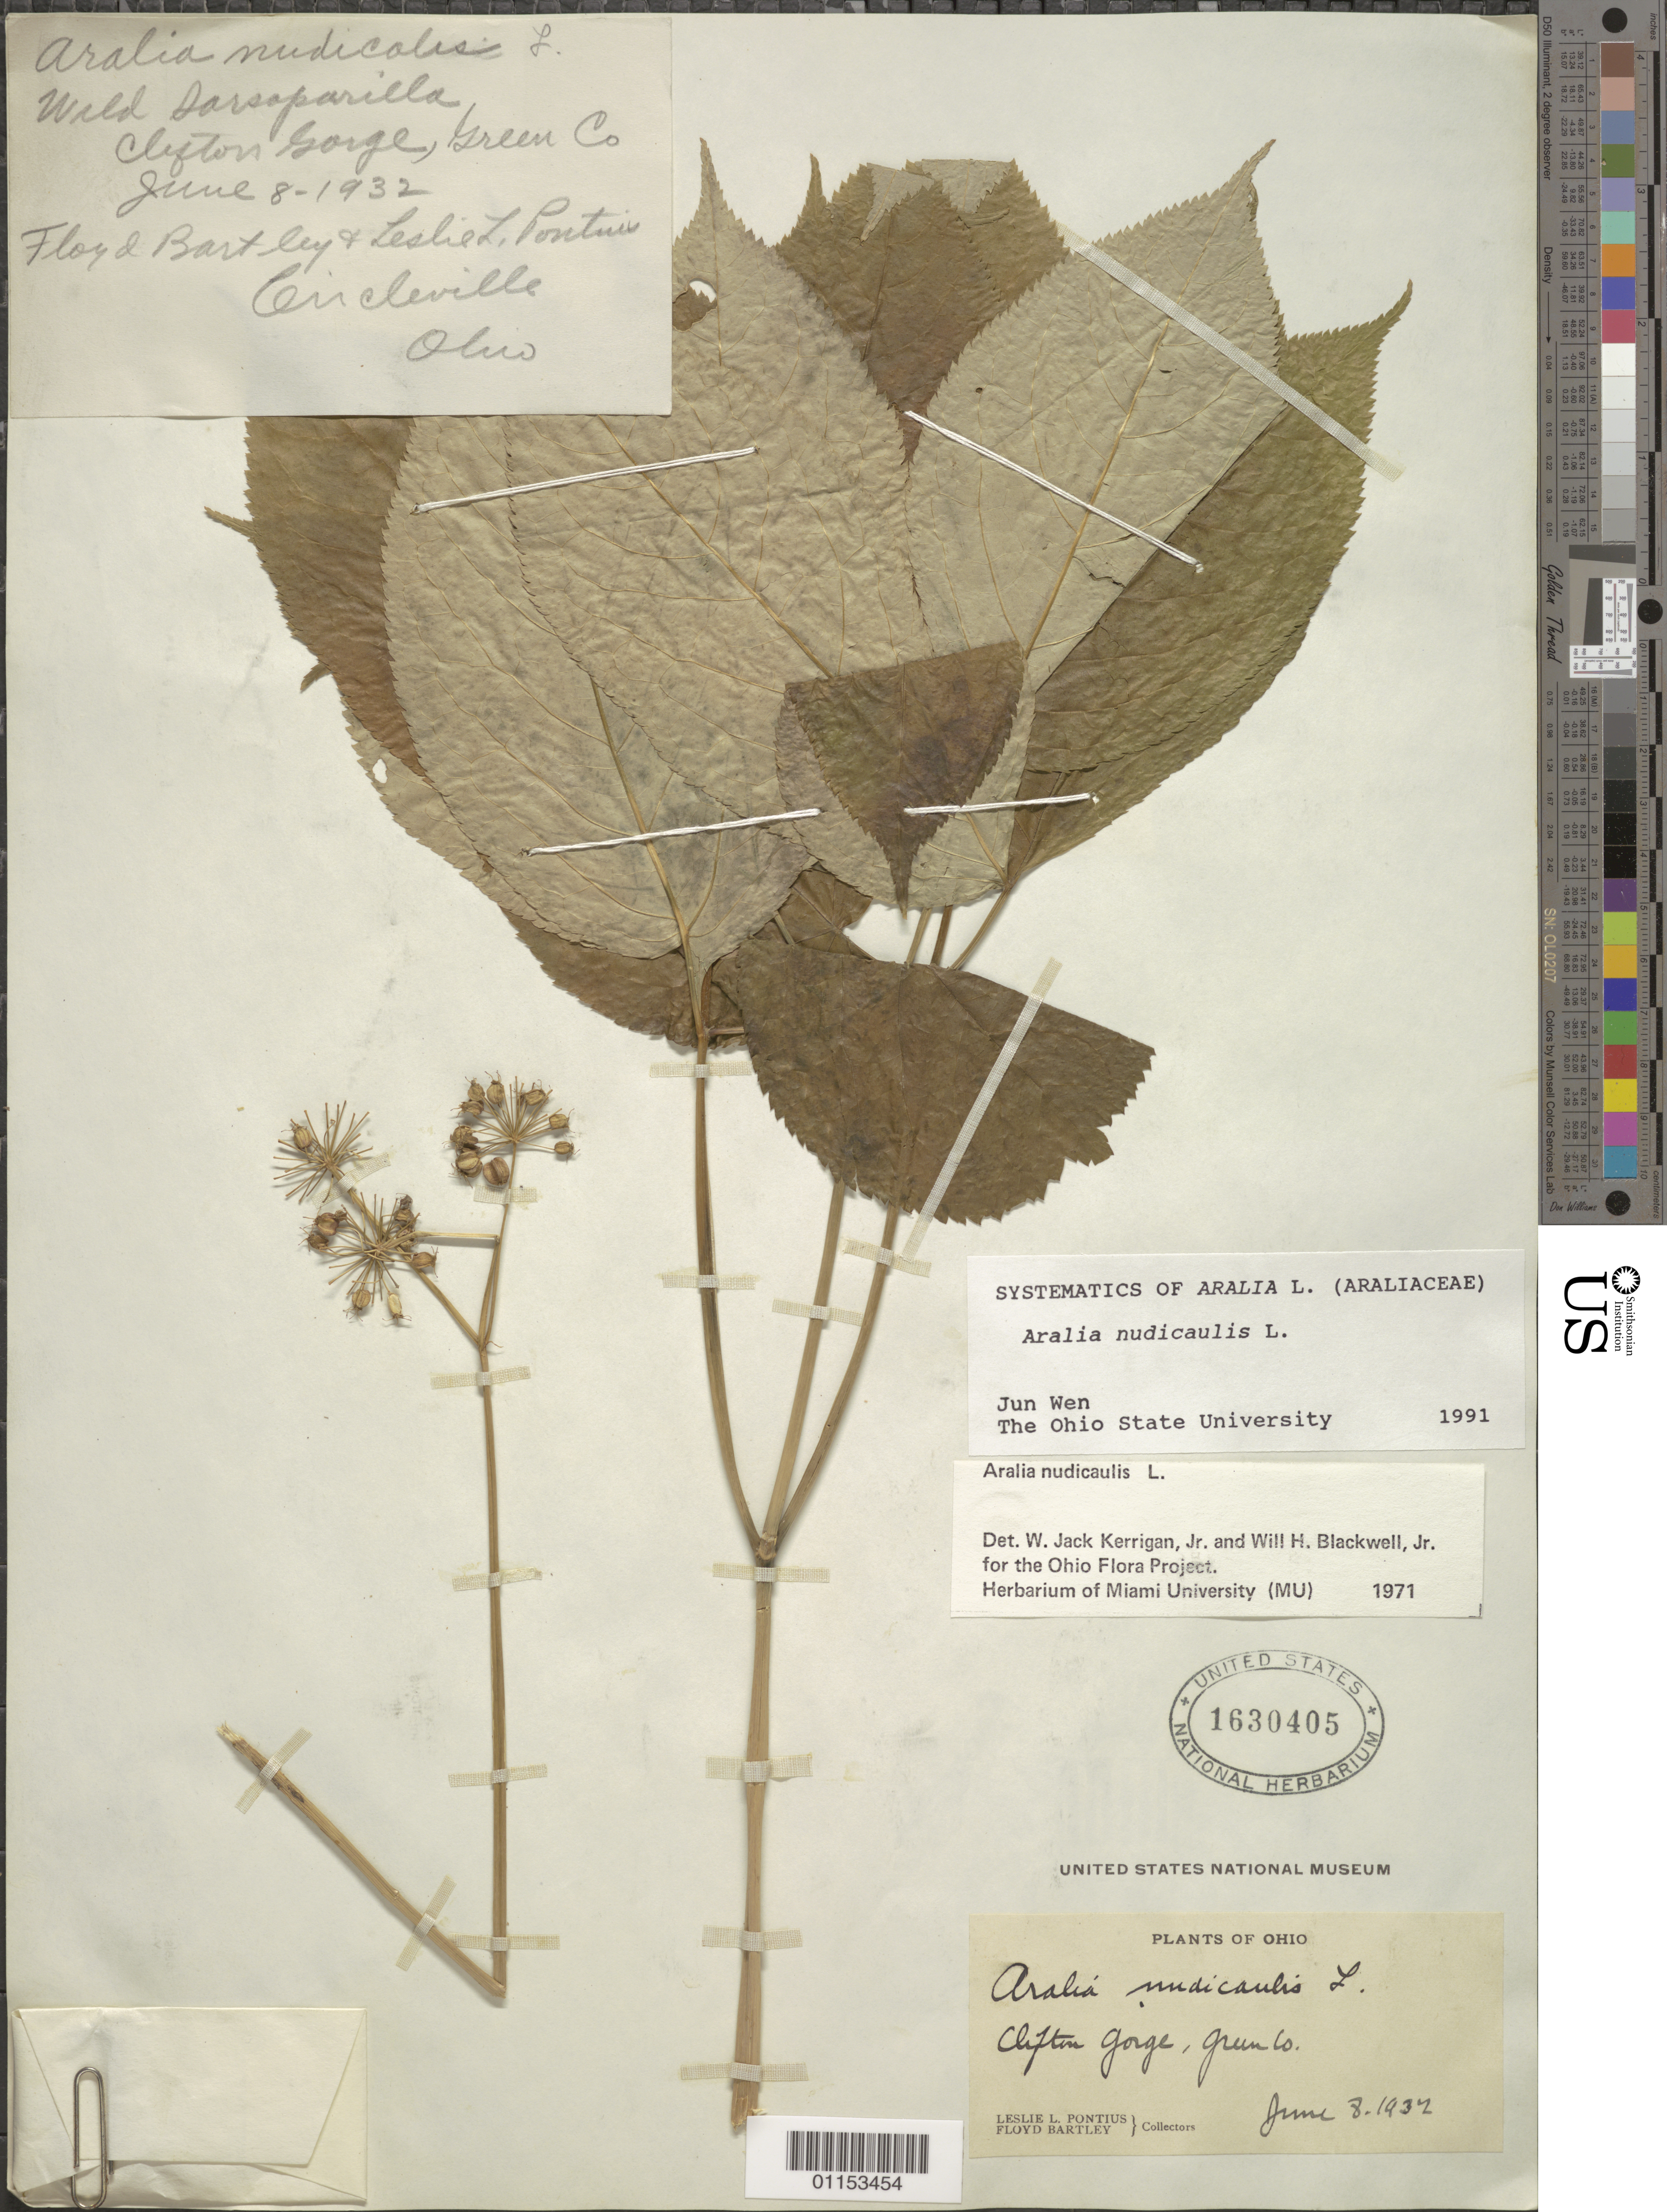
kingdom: Plantae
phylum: Tracheophyta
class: Magnoliopsida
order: Apiales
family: Araliaceae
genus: Aralia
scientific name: Aralia nudicaulis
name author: L.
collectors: L. Pontius & F. Bartley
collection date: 1934-06-08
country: United States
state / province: Ohio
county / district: Greene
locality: Clifton Gorge.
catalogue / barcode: US 1630405